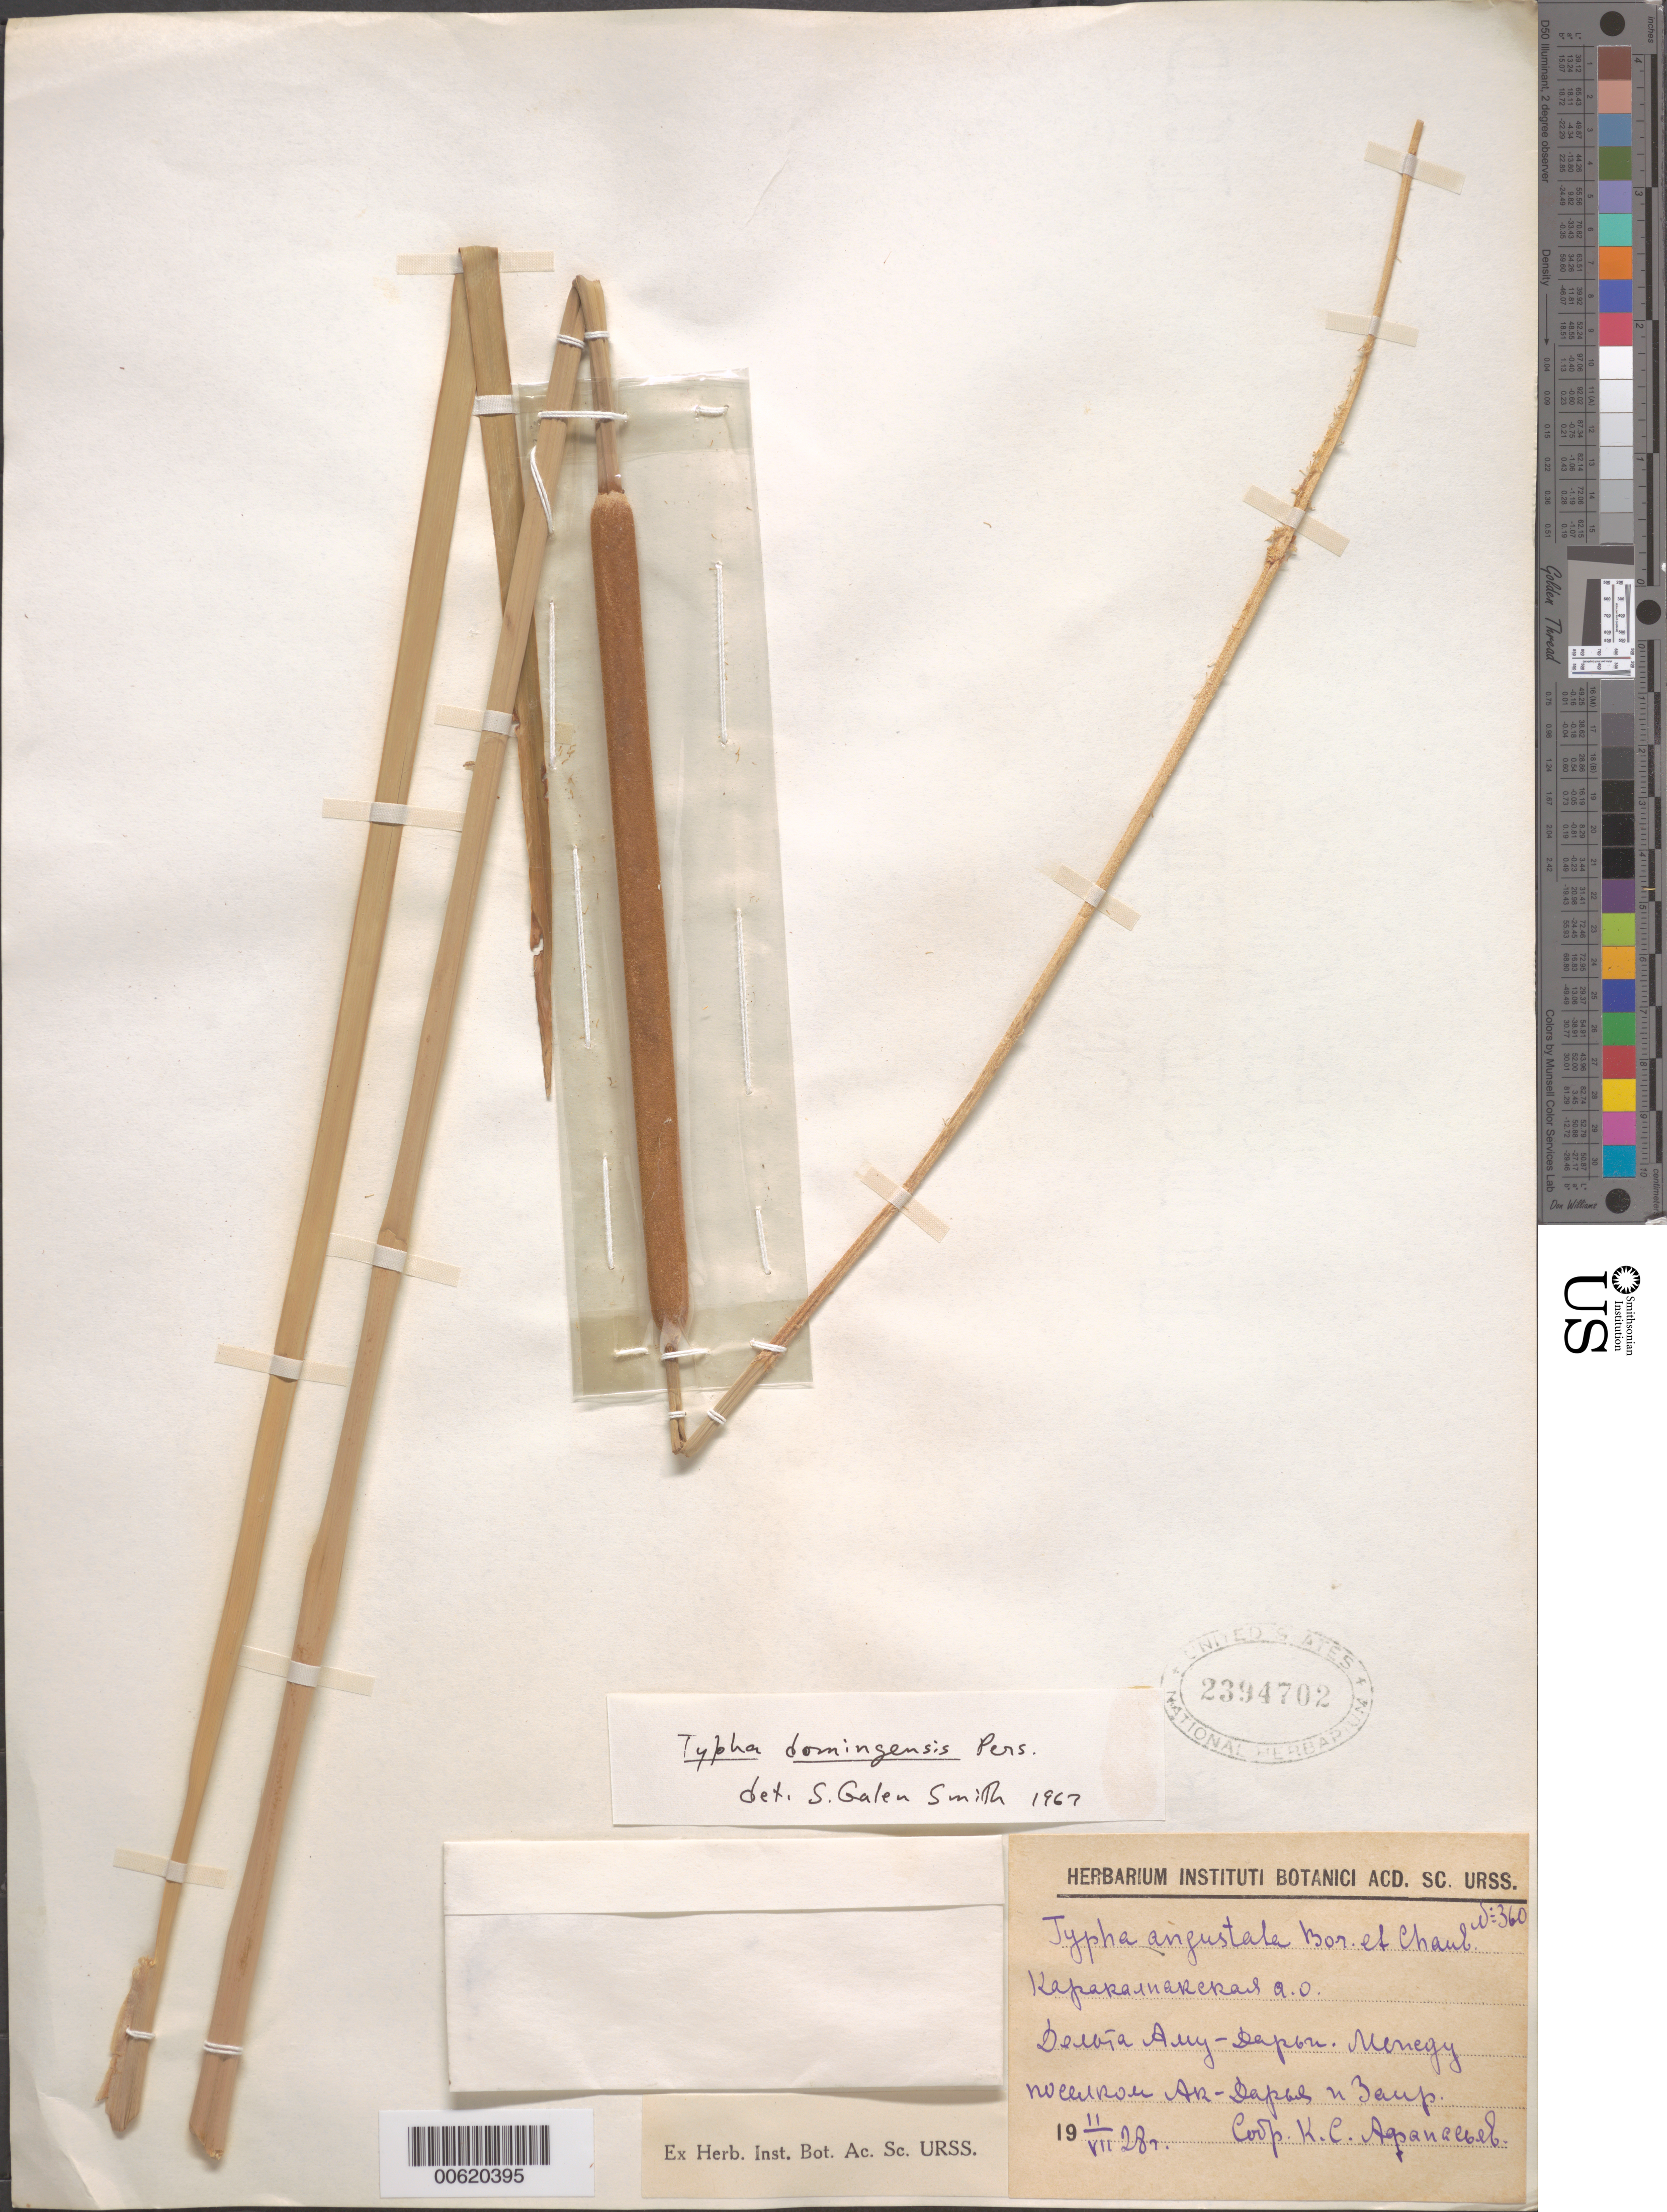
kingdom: Plantae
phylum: Tracheophyta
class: Liliopsida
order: Poales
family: Typhaceae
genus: Typha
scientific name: Typha domingensis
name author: Pers.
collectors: K. Apanaecel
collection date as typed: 11 Jul 1928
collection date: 1928-07-11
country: Russian Federation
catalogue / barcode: US 2394702